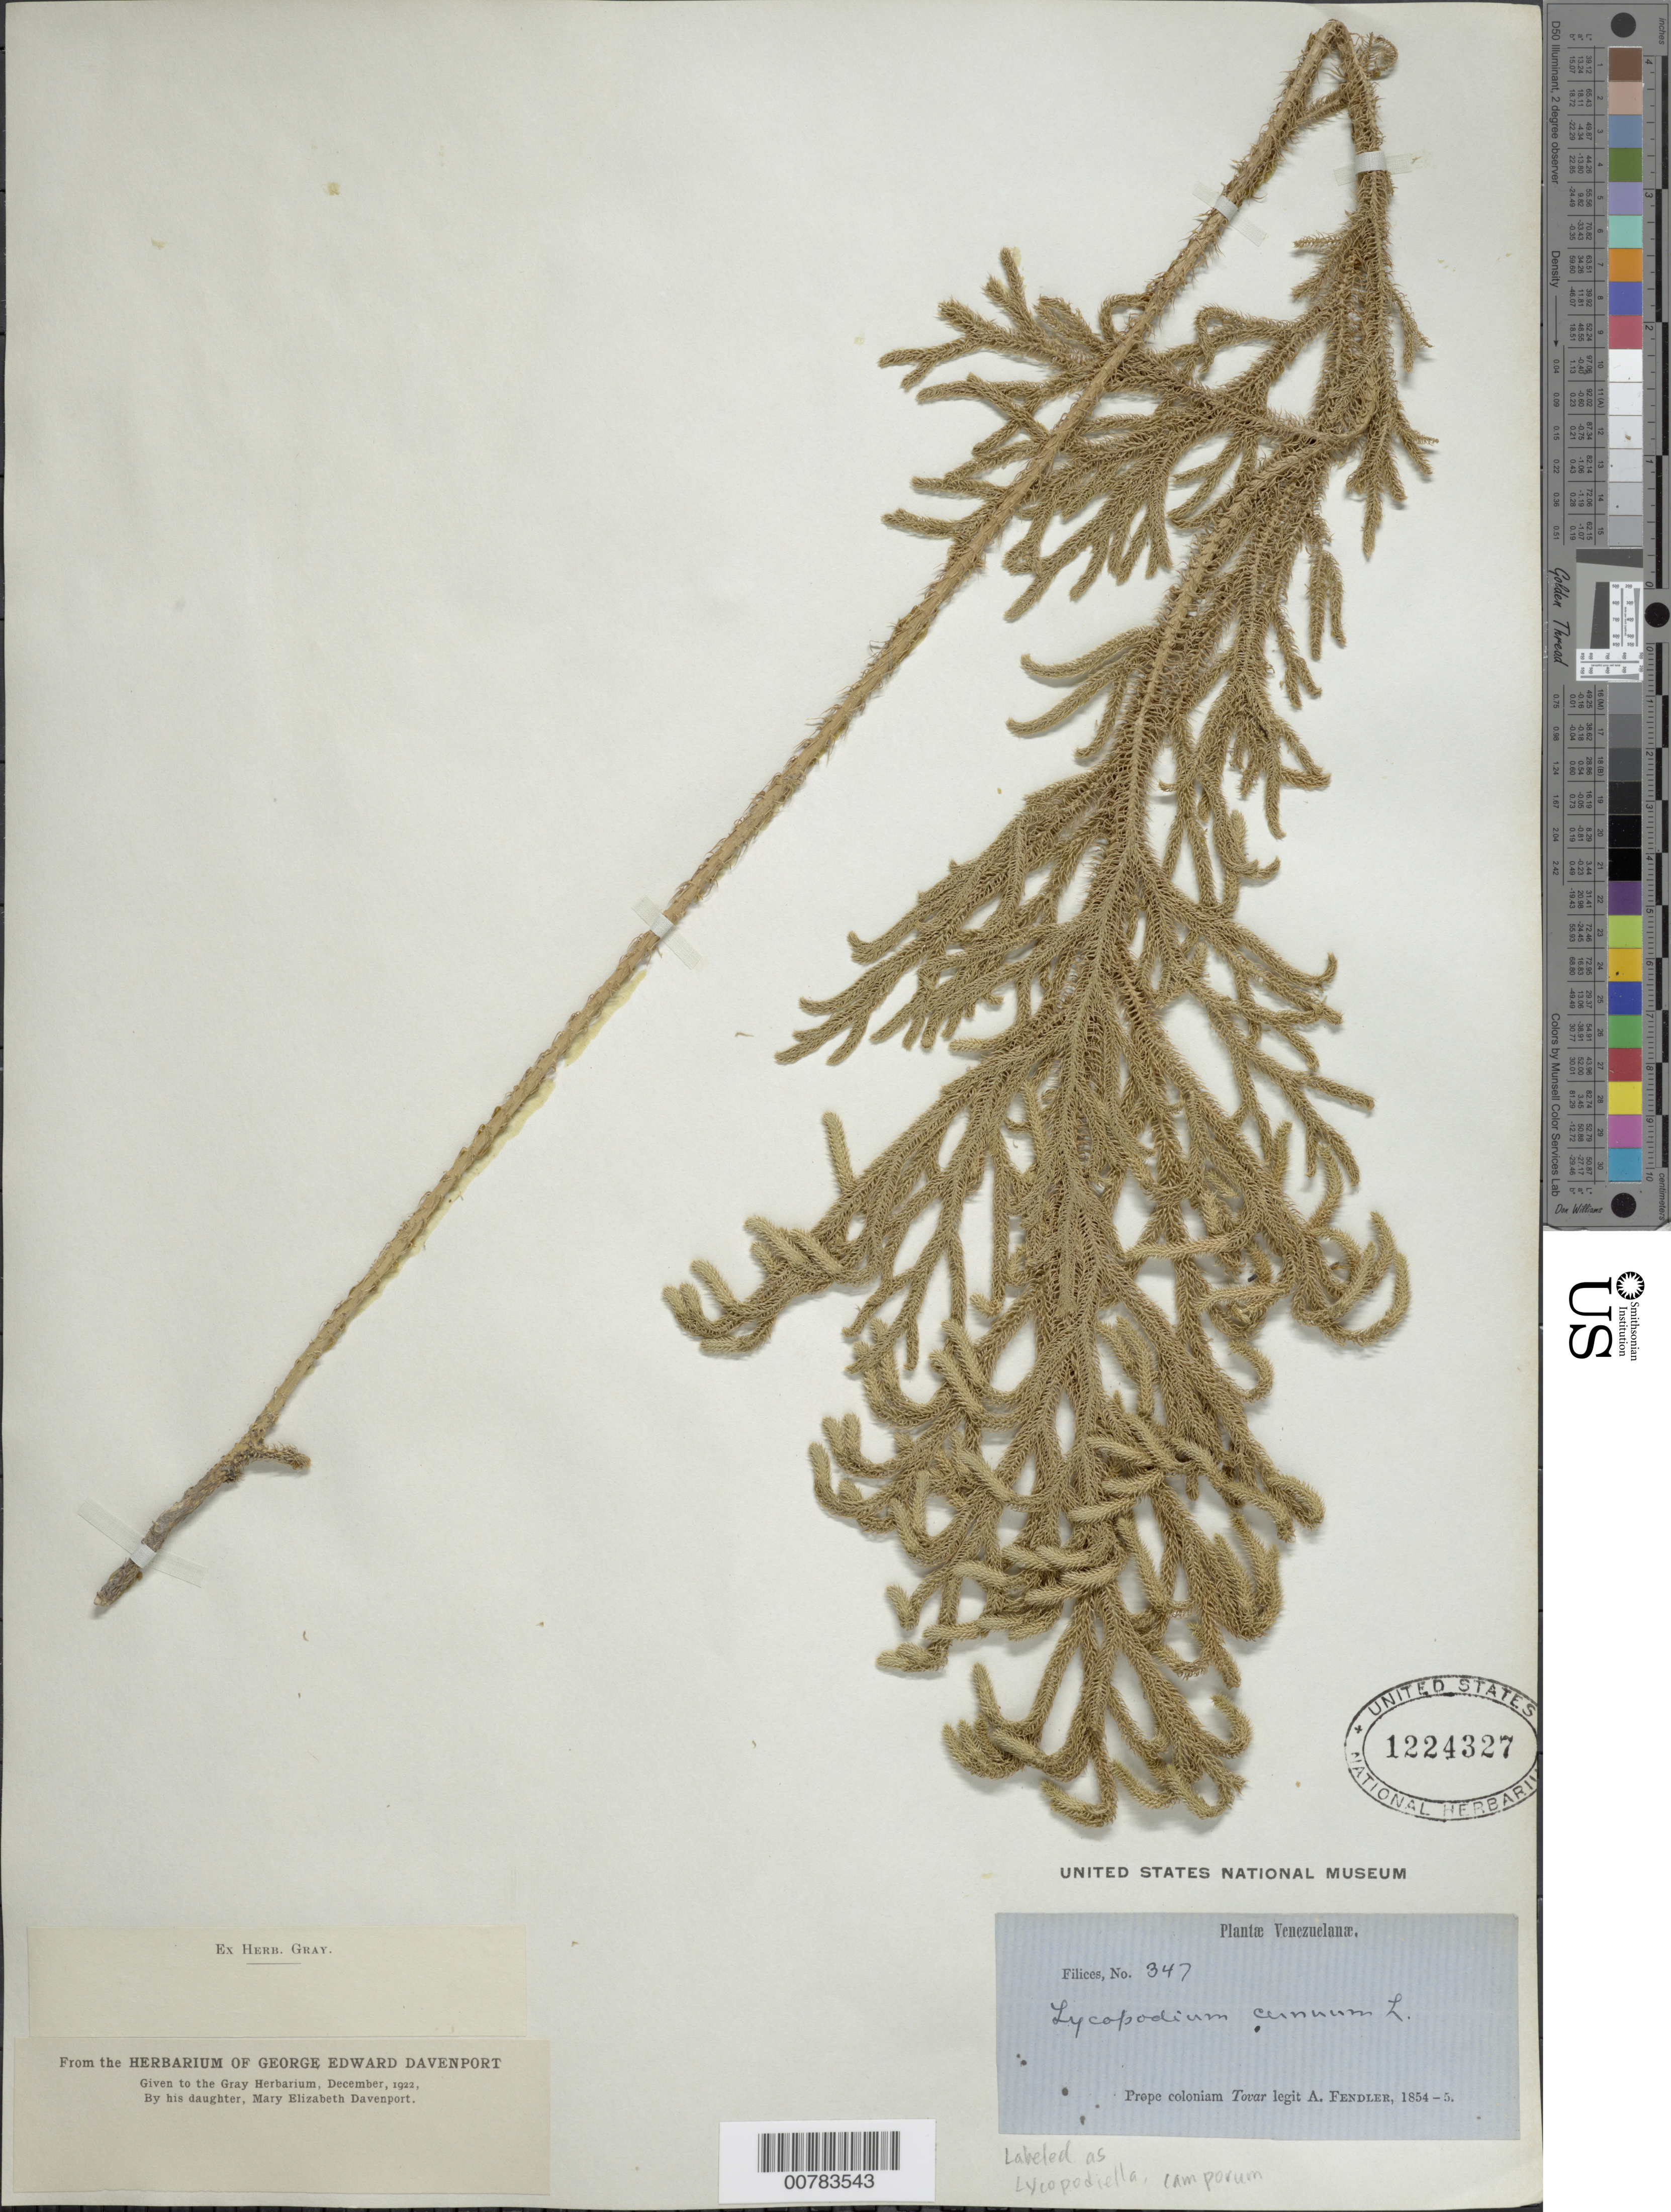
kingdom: Plantae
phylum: Tracheophyta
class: Lycopodiopsida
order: Lycopodiales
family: Lycopodiaceae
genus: Palhinhaea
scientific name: Palhinhaea camporum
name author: (B. Øllg. & P.G. Windisch) Holub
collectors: A. Fendler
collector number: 347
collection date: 1854/1855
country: Venezuela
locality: Prope coloniam Tovar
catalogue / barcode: US 1224327